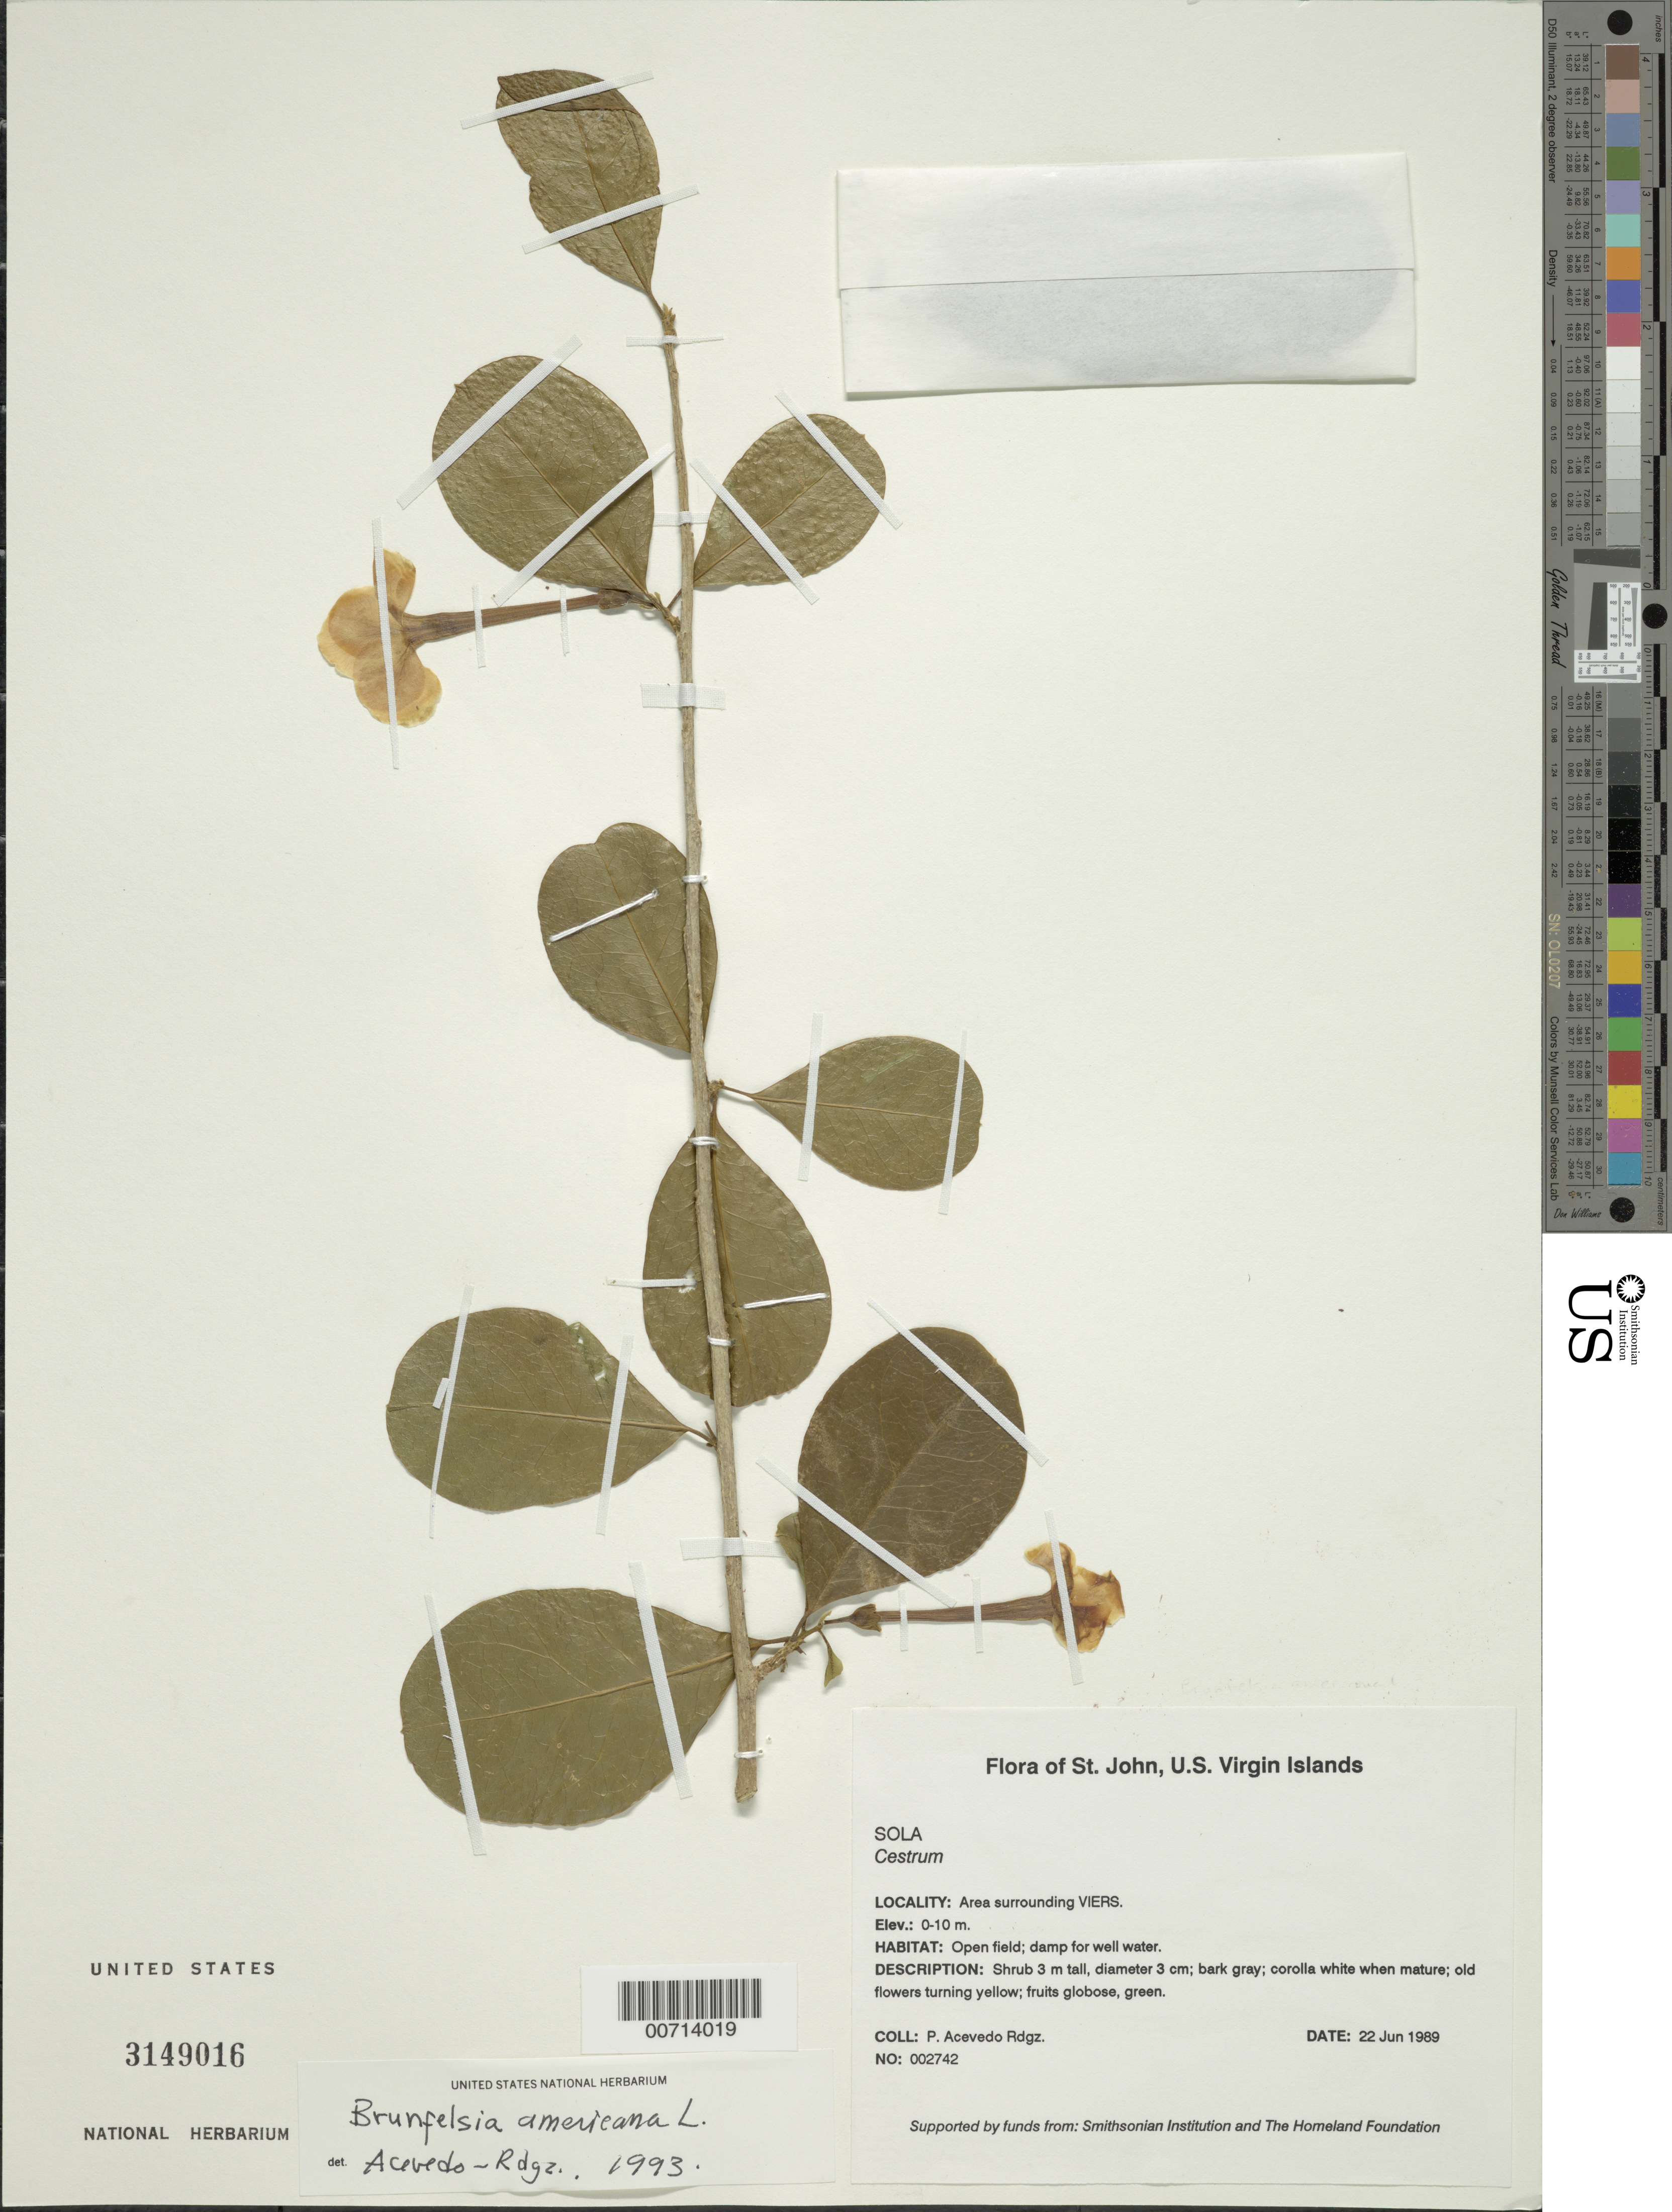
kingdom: Plantae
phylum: Tracheophyta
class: Magnoliopsida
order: Solanales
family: Solanaceae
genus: Brunfelsia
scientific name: Brunfelsia americana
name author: L.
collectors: P. Acevedo-Rodr.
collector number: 2742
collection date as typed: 22 Jun 1989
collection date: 1989-06-22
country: U.S. Virgin Islands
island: St. John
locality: Reef Bay Quarter, area surrounding VIERS.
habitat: Open field; damp for well water.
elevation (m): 0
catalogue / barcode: US 3149016